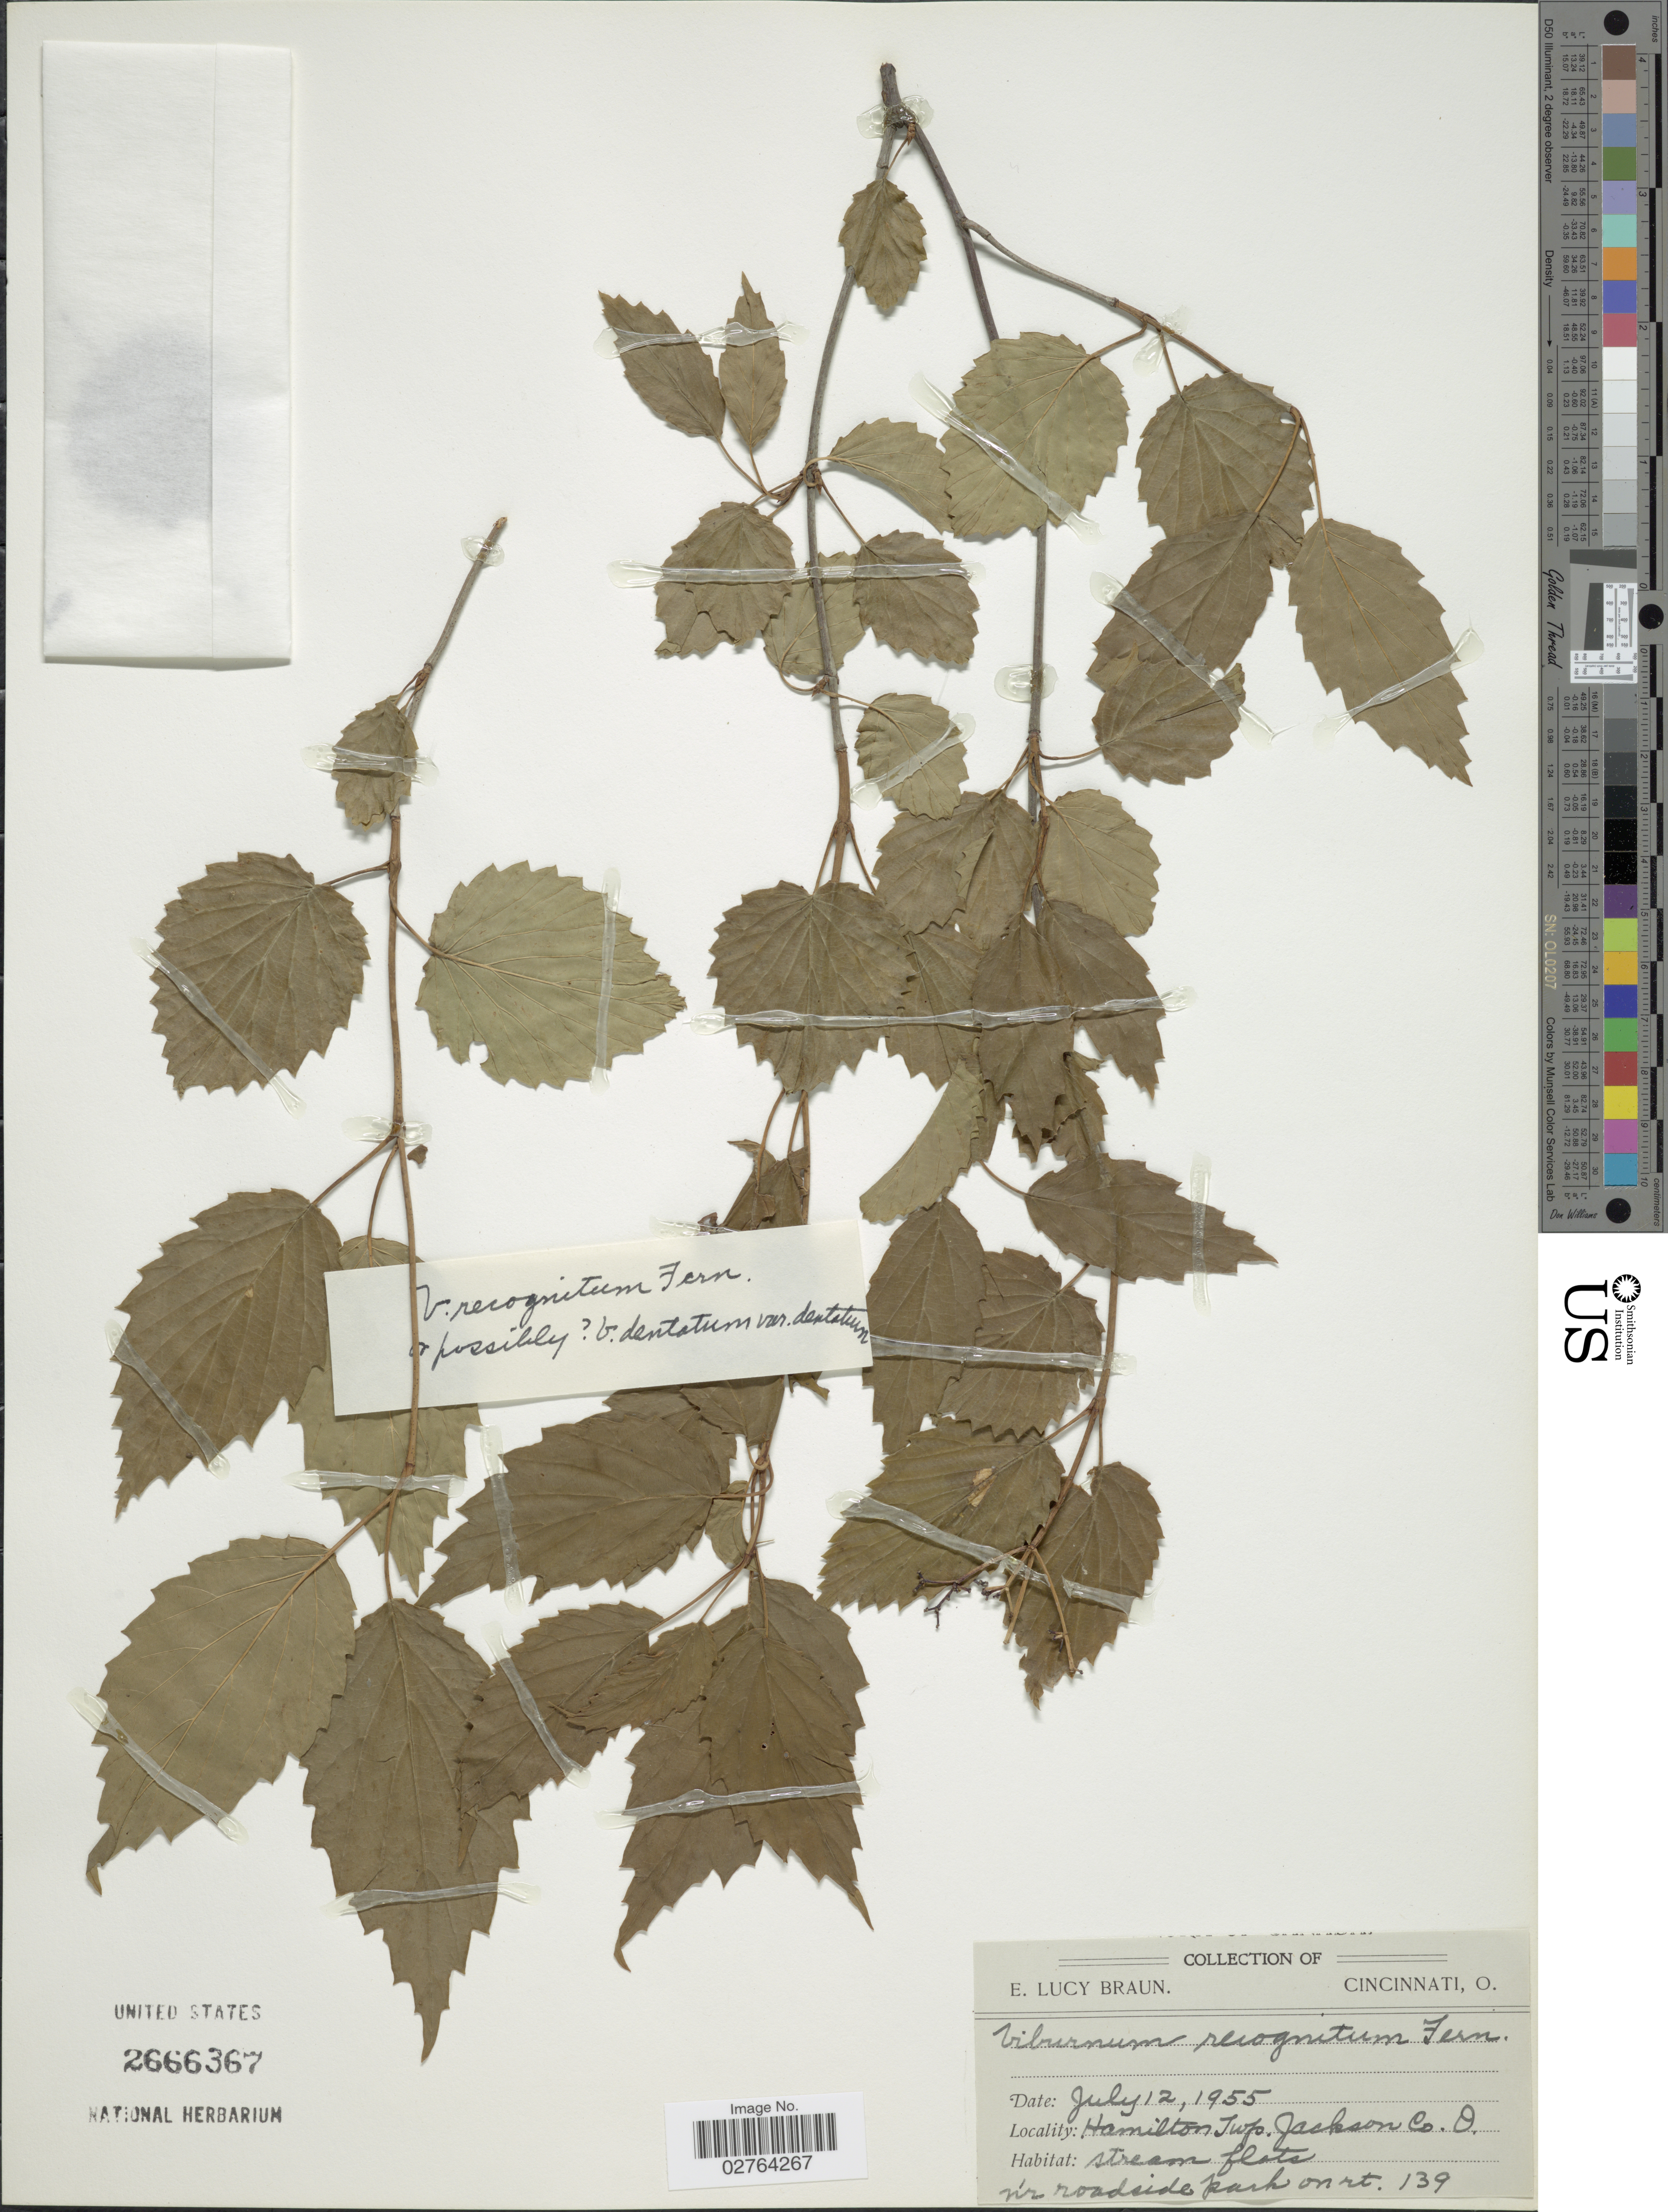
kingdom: Plantae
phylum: Tracheophyta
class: Magnoliopsida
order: Dipsacales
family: Viburnaceae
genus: Viburnum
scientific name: Viburnum recognitum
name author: Fernald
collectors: E. L. Braun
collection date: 1955-07-12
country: United States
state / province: Ohio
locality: Hamilton Twp. Jackson Co., O., n'r roadside park on rt. 139.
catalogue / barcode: US 2666367